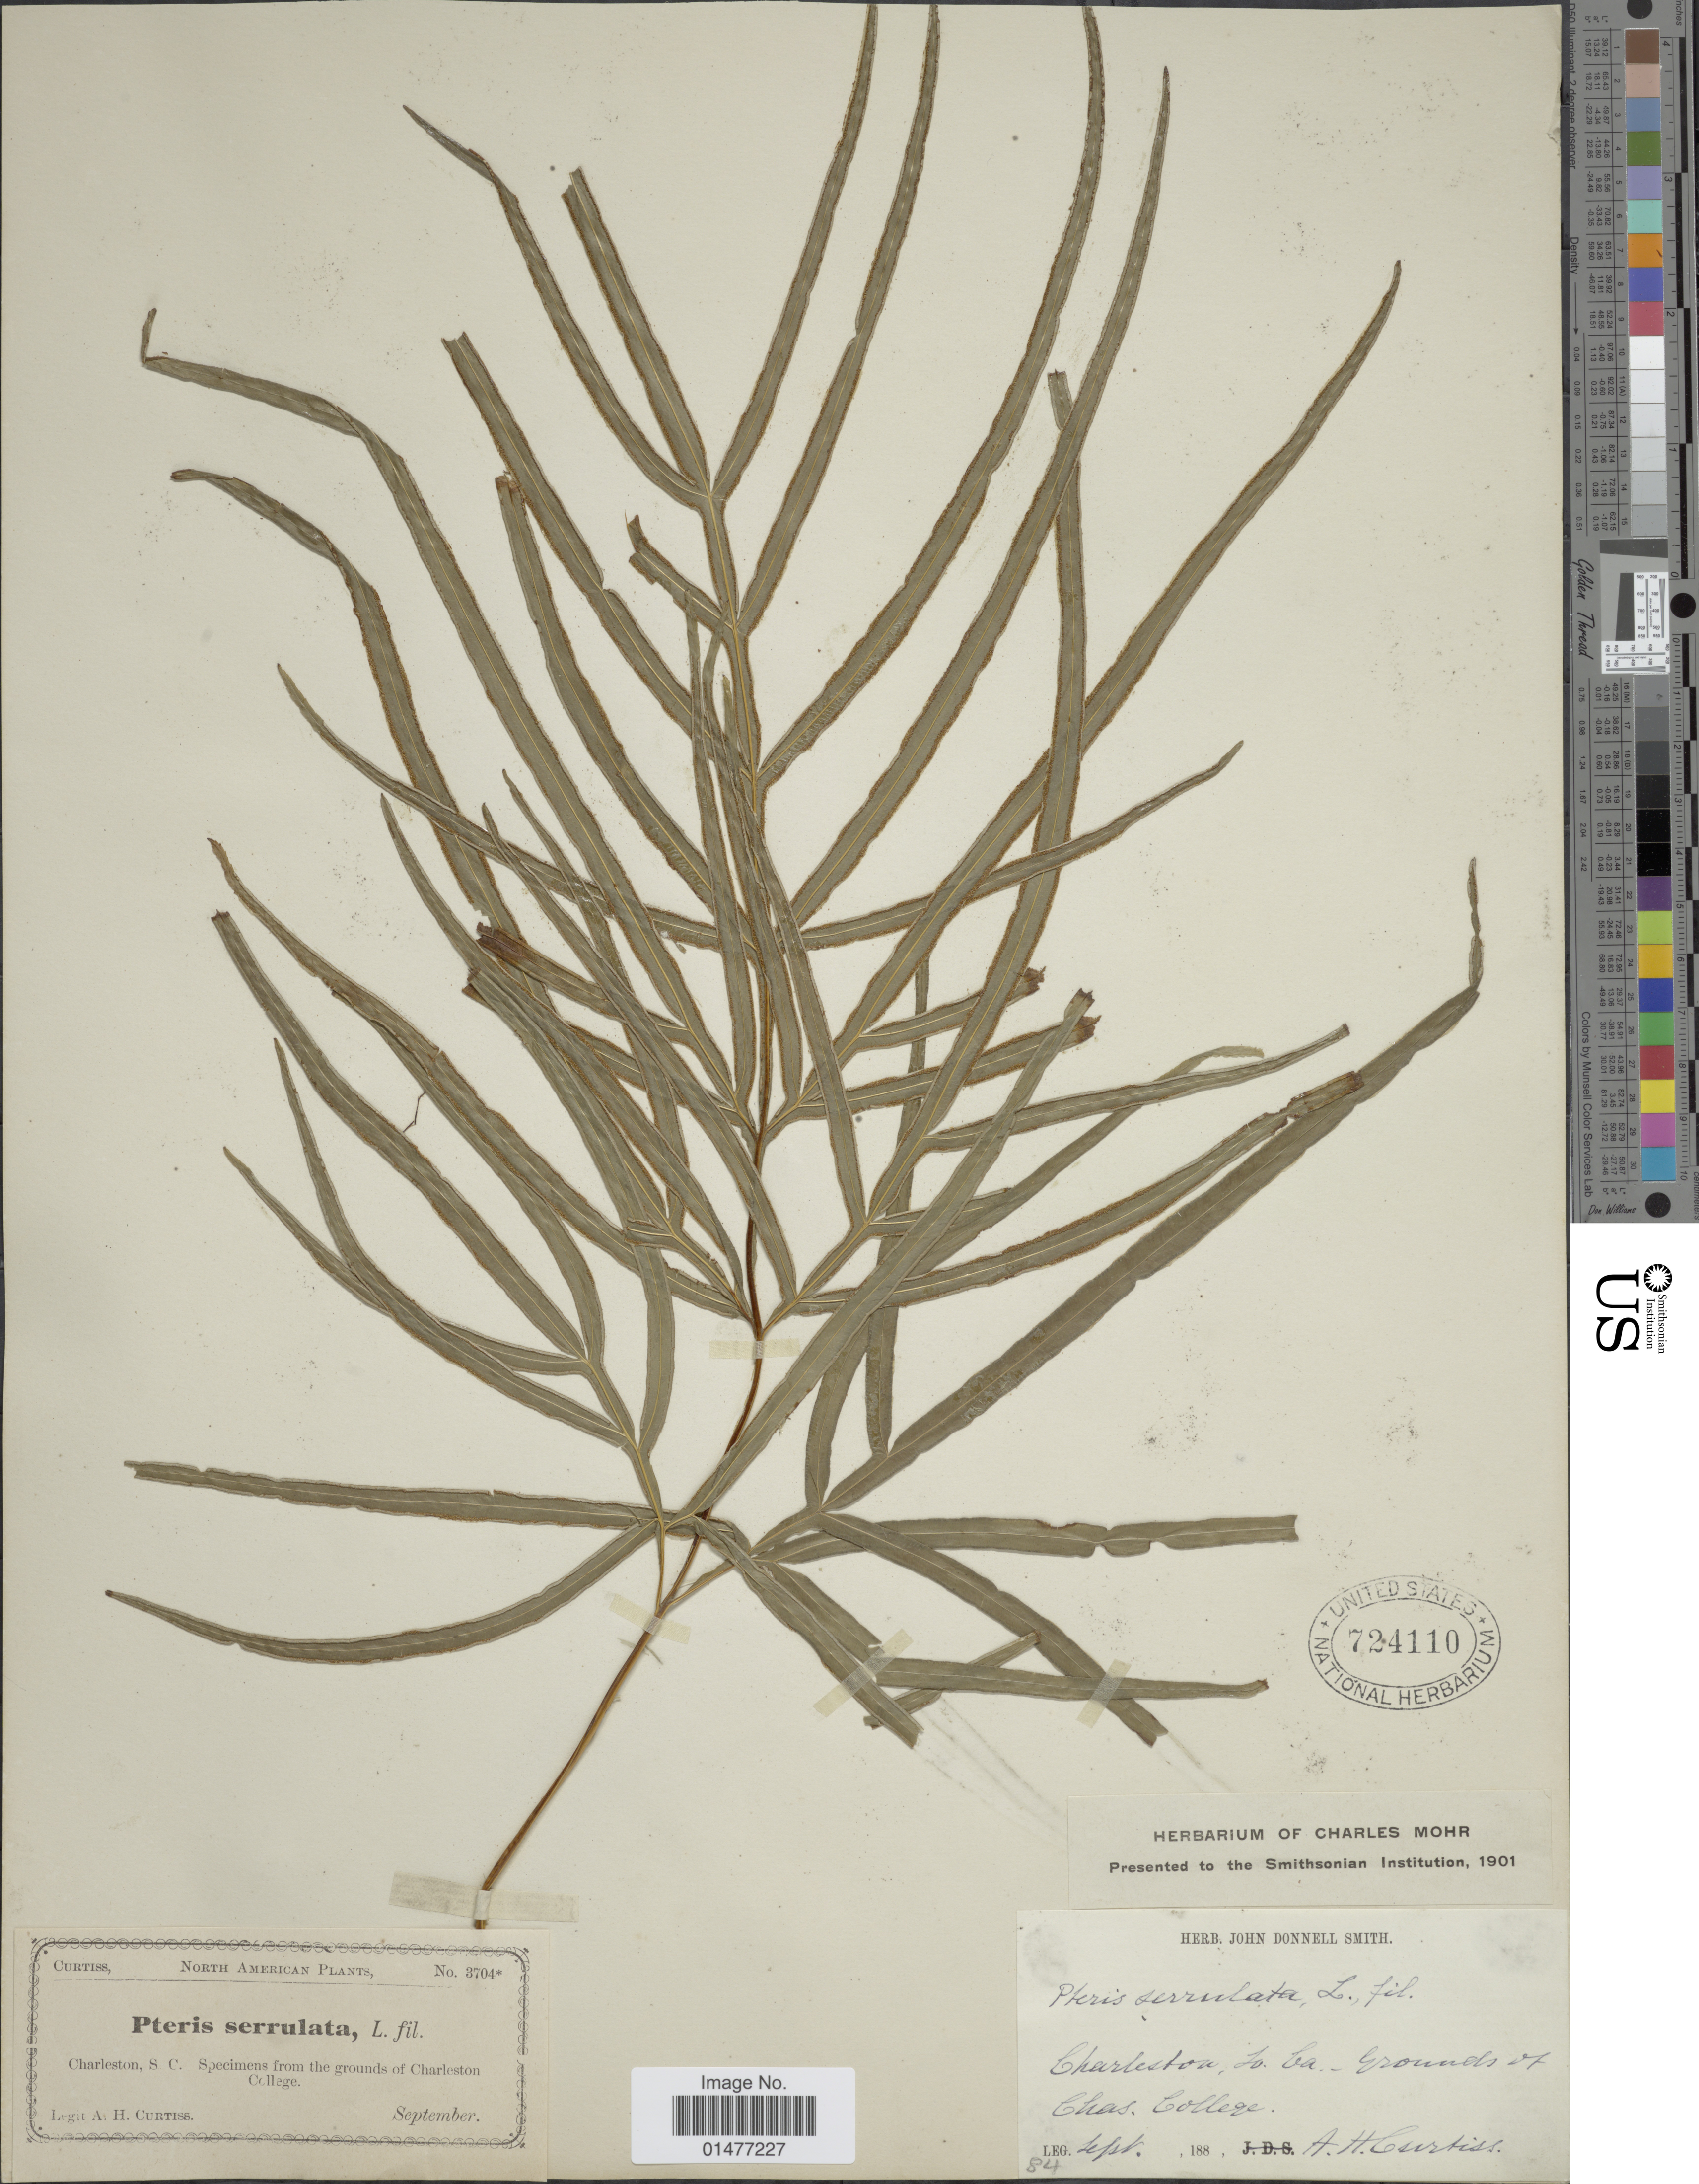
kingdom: Plantae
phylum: Tracheophyta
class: Polypodiopsida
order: Polypodiales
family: Pteridaceae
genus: Pteris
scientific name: Pteris multifida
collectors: A. H. Curtiss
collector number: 3704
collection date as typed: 188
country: United States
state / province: South Carolina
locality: Charleston - grounds of Chas. College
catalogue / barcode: US 724110